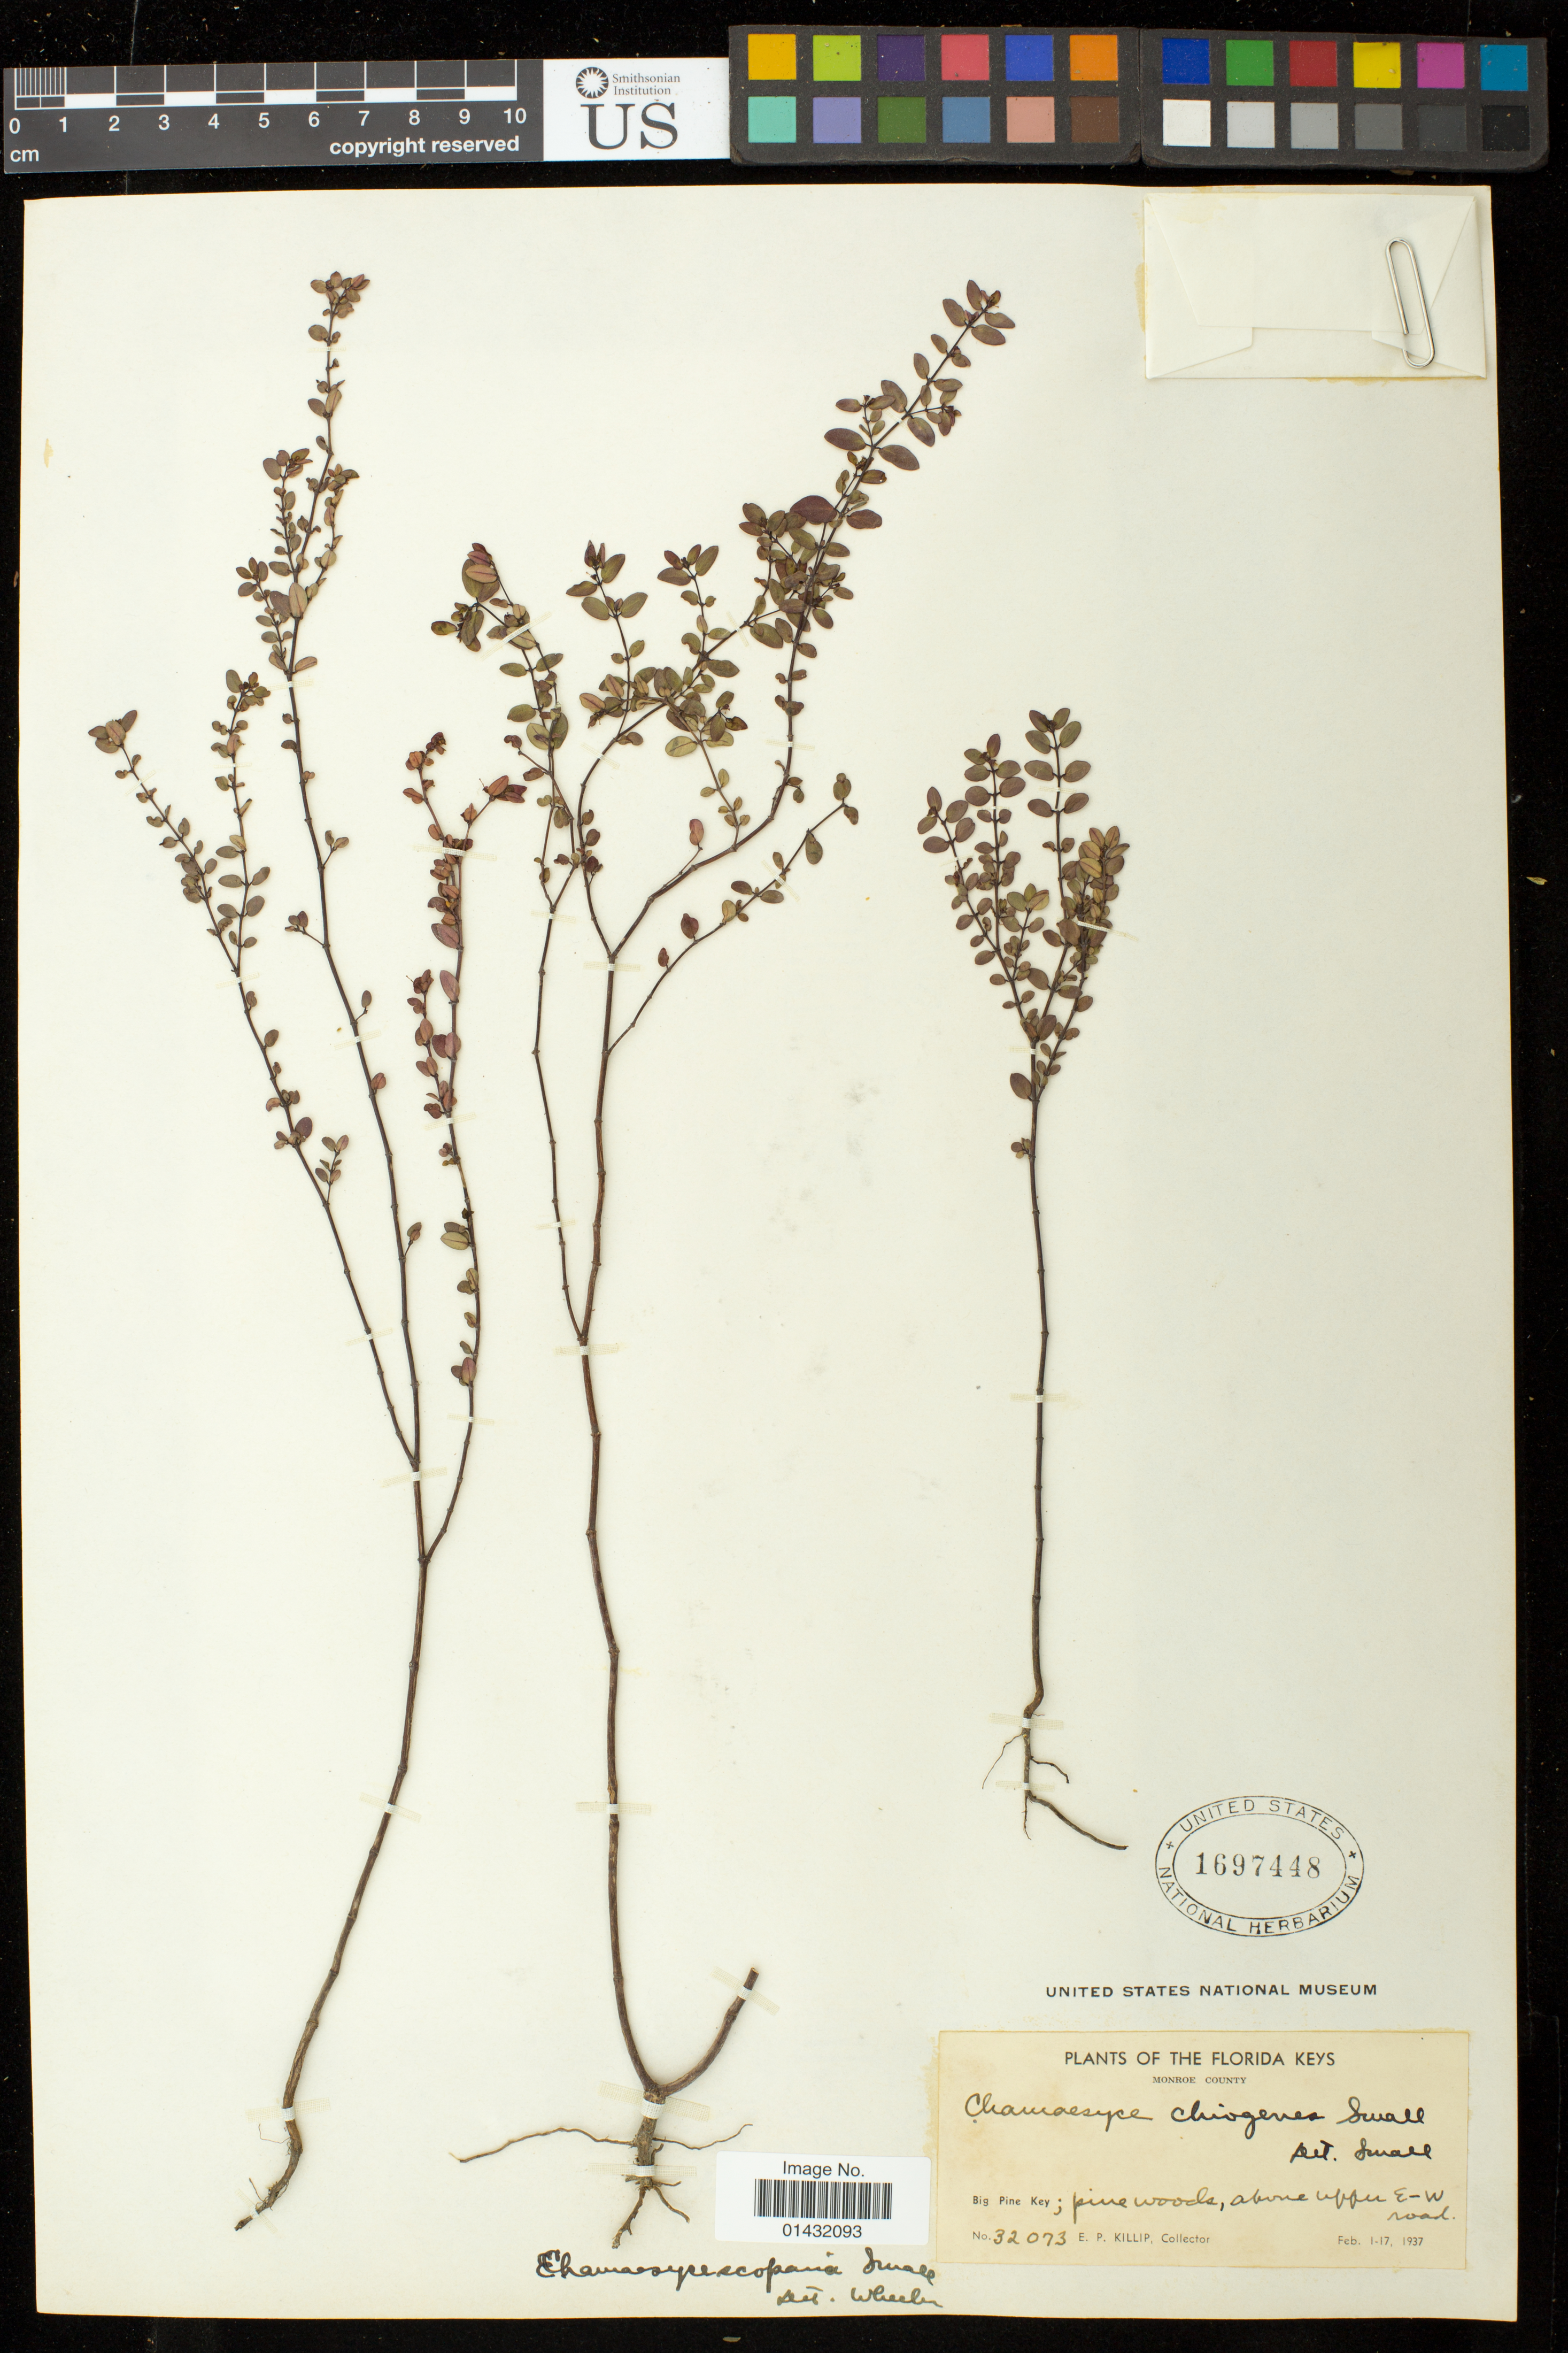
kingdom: Plantae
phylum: Tracheophyta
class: Magnoliopsida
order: Malpighiales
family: Euphorbiaceae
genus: Euphorbia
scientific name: Euphorbia chiogenes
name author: (Small) Oudejans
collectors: E. P. Killip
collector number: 32073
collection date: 1937-02-01/1937-02-17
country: United States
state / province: Florida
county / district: Monroe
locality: Big Pine Key, pine woods, above upper E-W road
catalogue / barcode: US 1697448